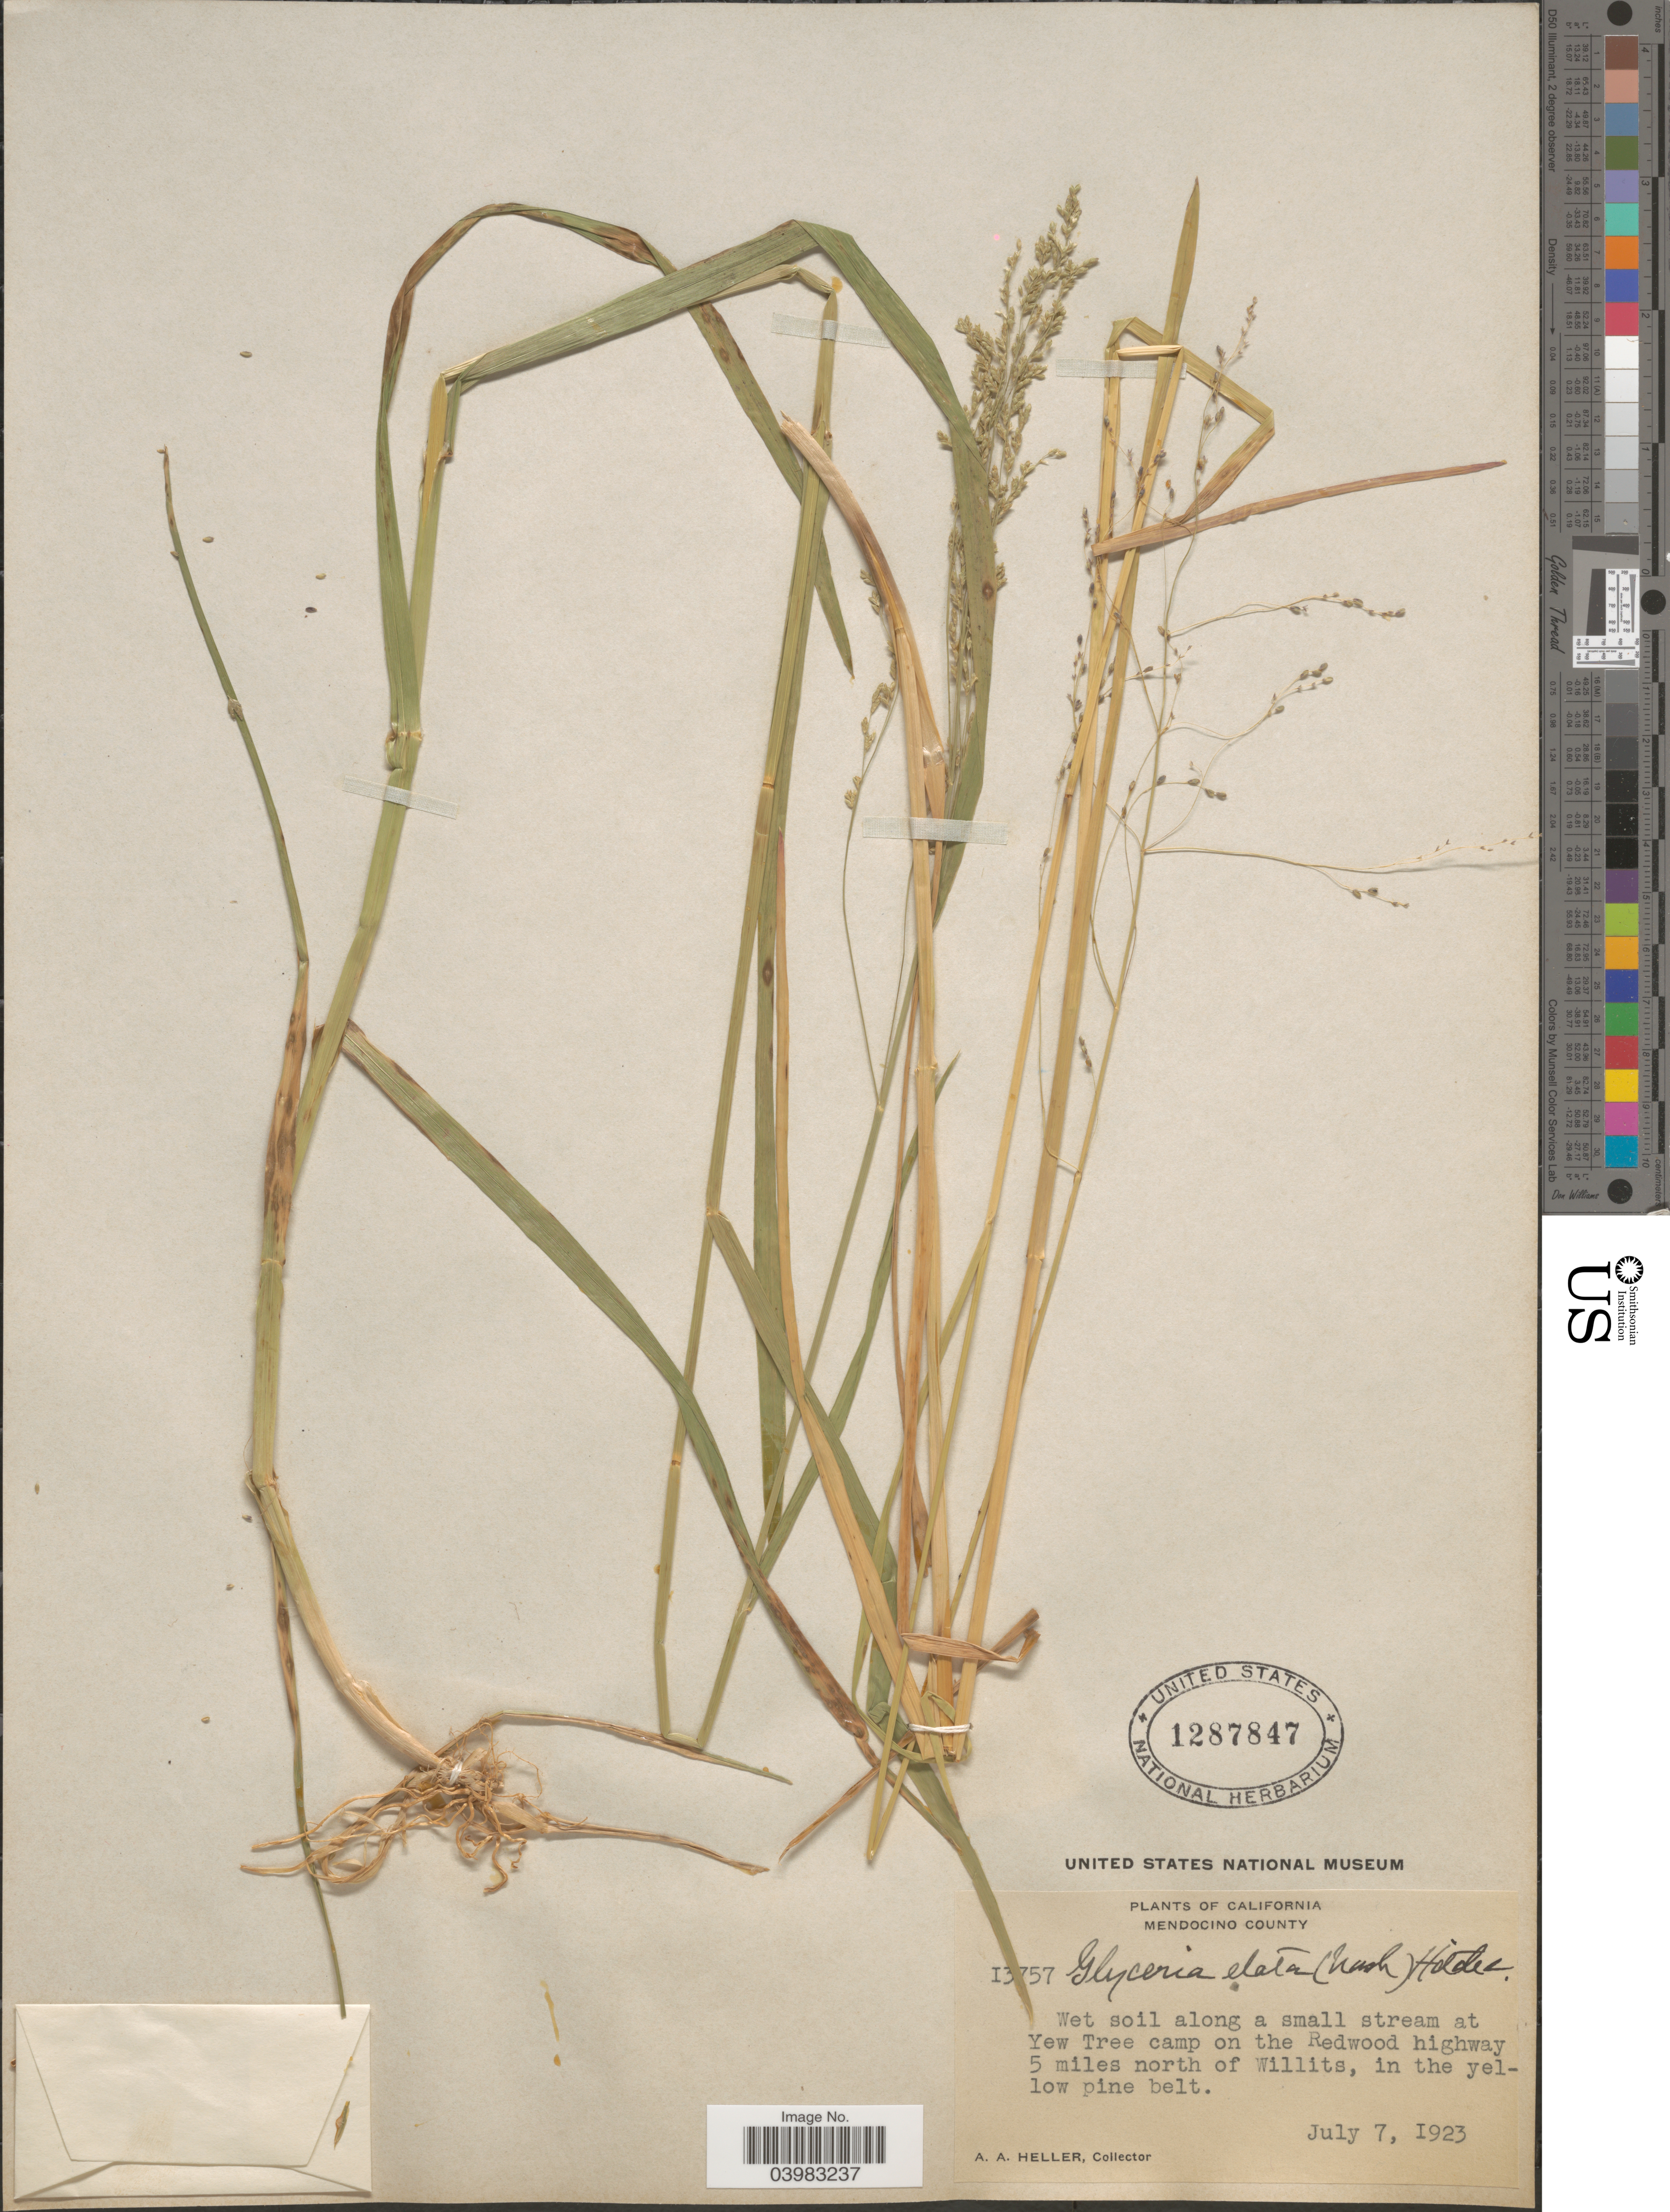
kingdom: Plantae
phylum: Tracheophyta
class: Liliopsida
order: Poales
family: Poaceae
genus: Glyceria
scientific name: Glyceria elata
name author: (Nash) M.E. Jones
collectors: A. A. Heller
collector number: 13757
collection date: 1923-07-07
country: United States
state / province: California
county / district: Mendocino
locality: Mendocino County. Wet soil along a small stream at Yew Tree camp on the Redwood highway 5 miles north of Willits, in the yellow pine belt.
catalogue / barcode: US 1287847